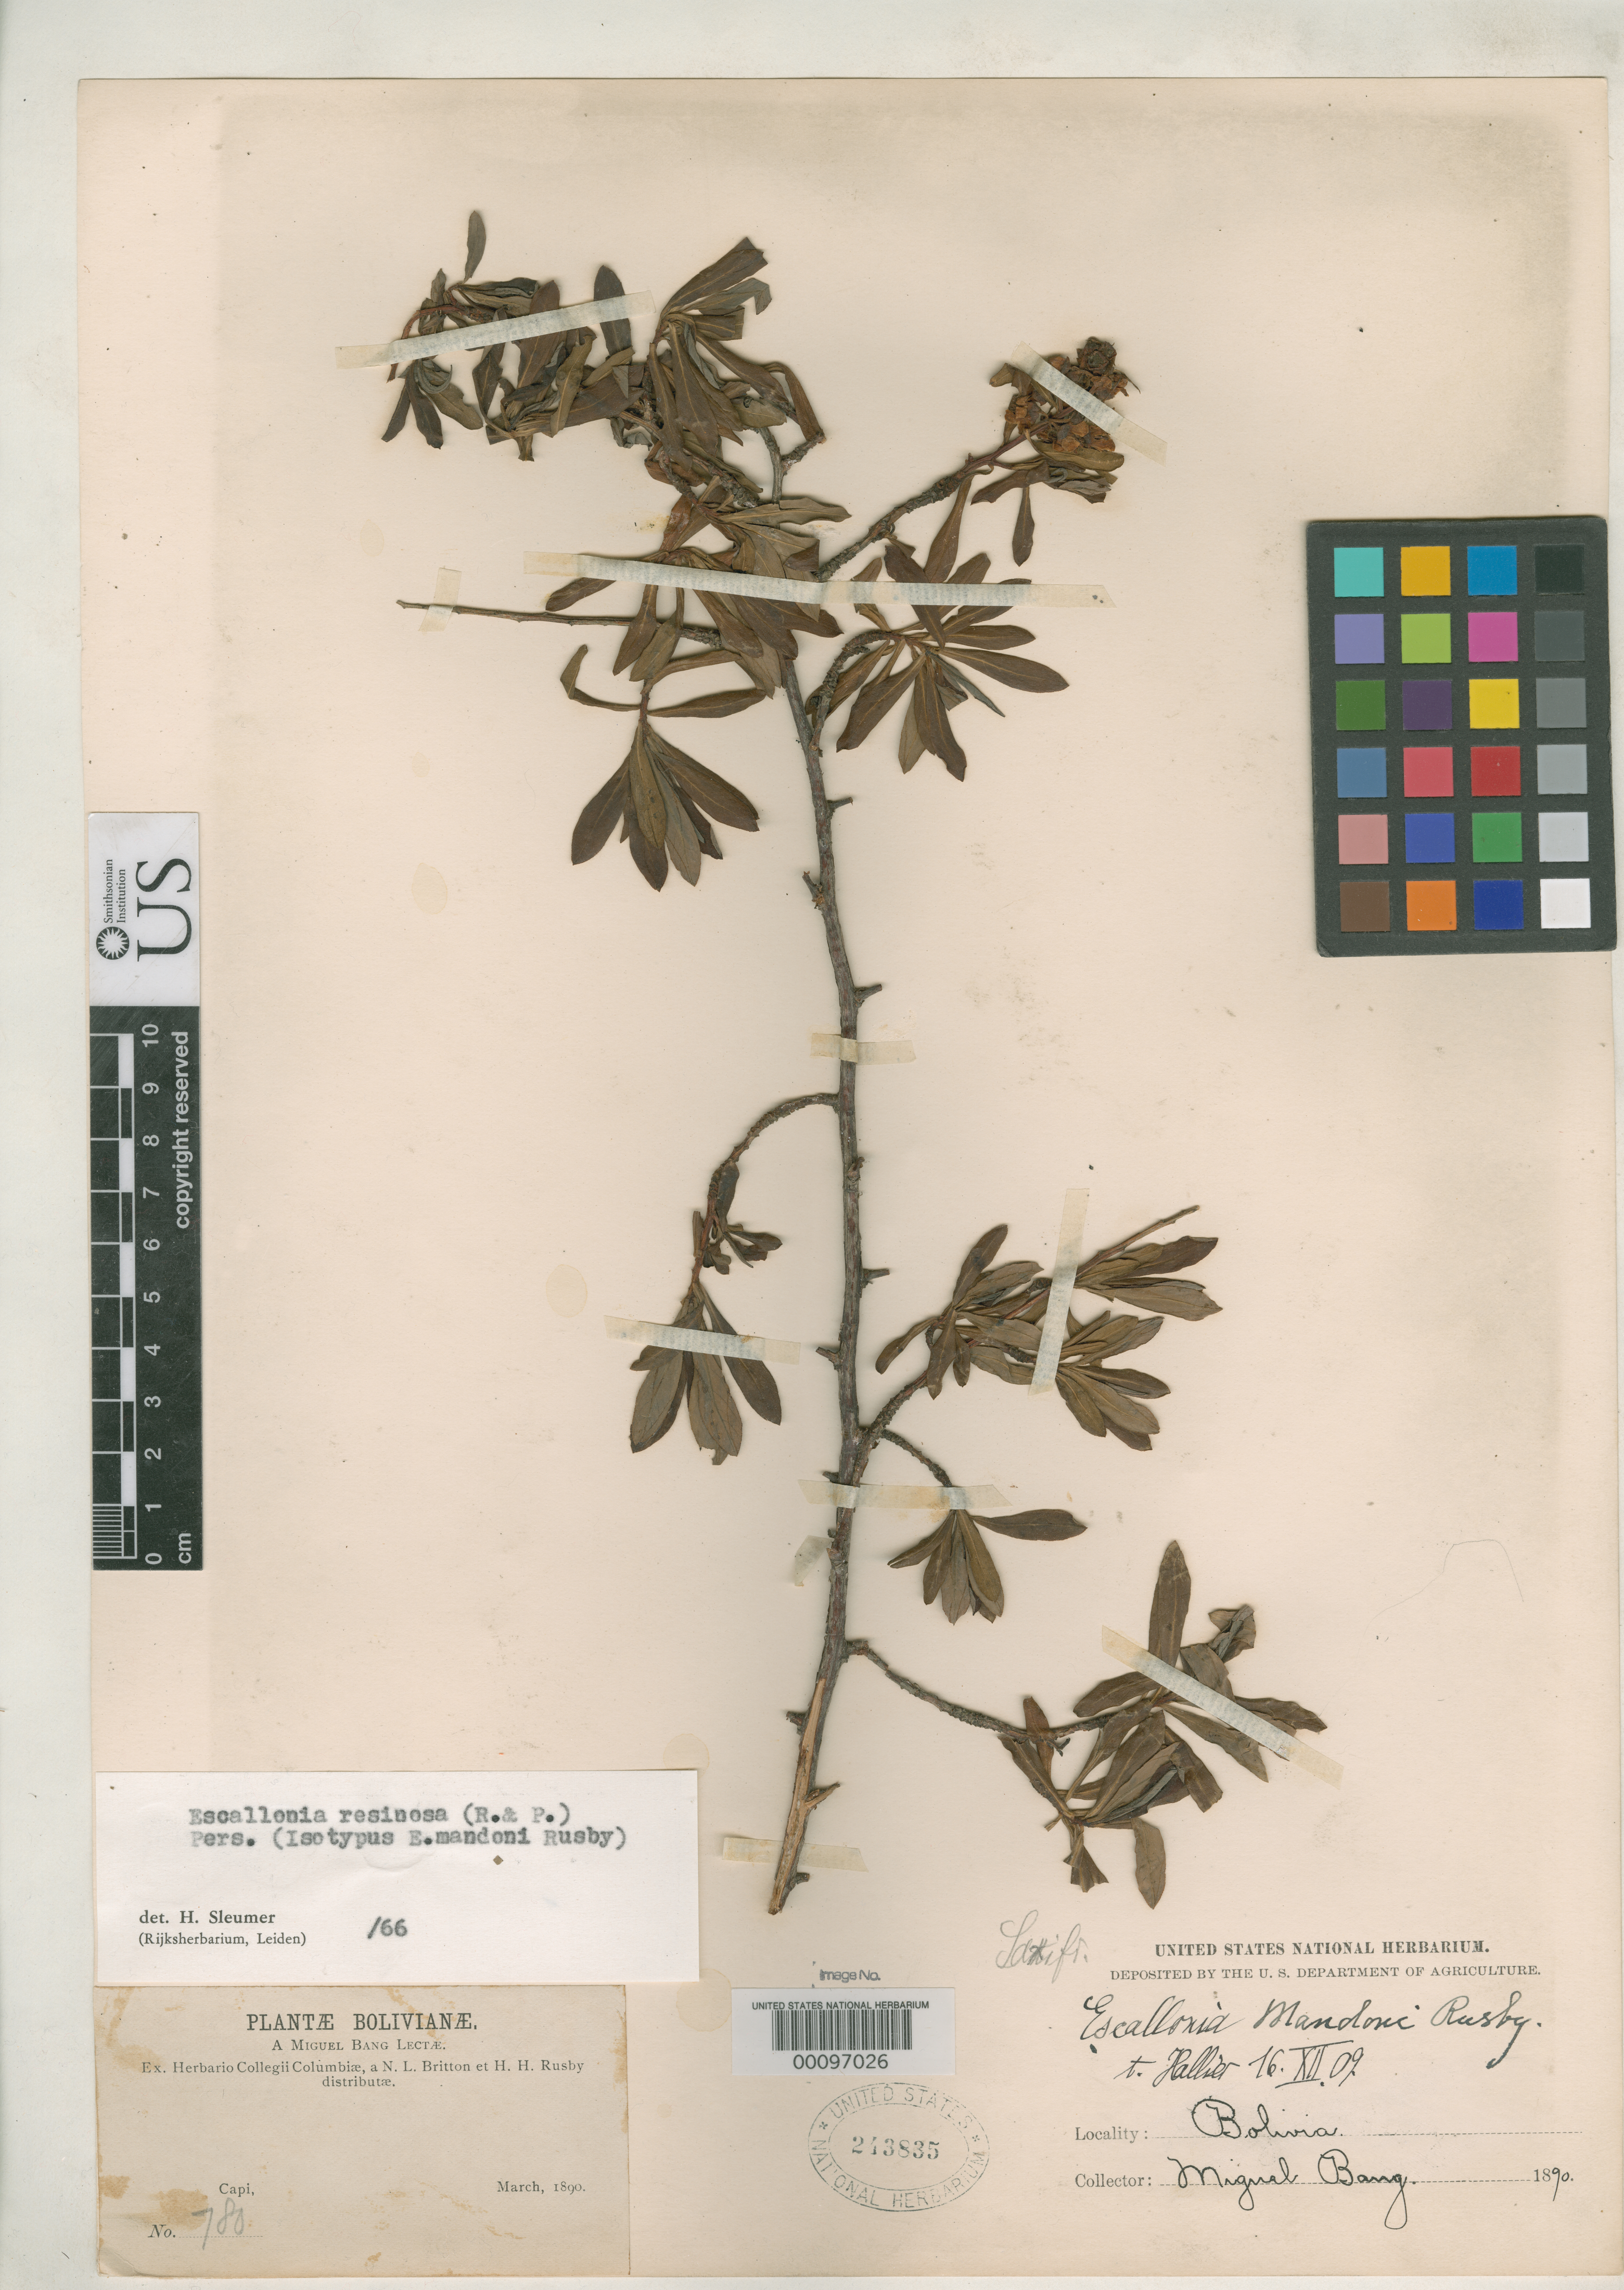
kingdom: Plantae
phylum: Tracheophyta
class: Magnoliopsida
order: Escalloniales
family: Escalloniaceae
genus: Escallonia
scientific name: Escallonia mandonii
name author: Rusby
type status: Isotype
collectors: M. Bang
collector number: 780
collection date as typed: Mar 1890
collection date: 1890-03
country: Bolivia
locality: Capi.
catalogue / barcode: US 243835